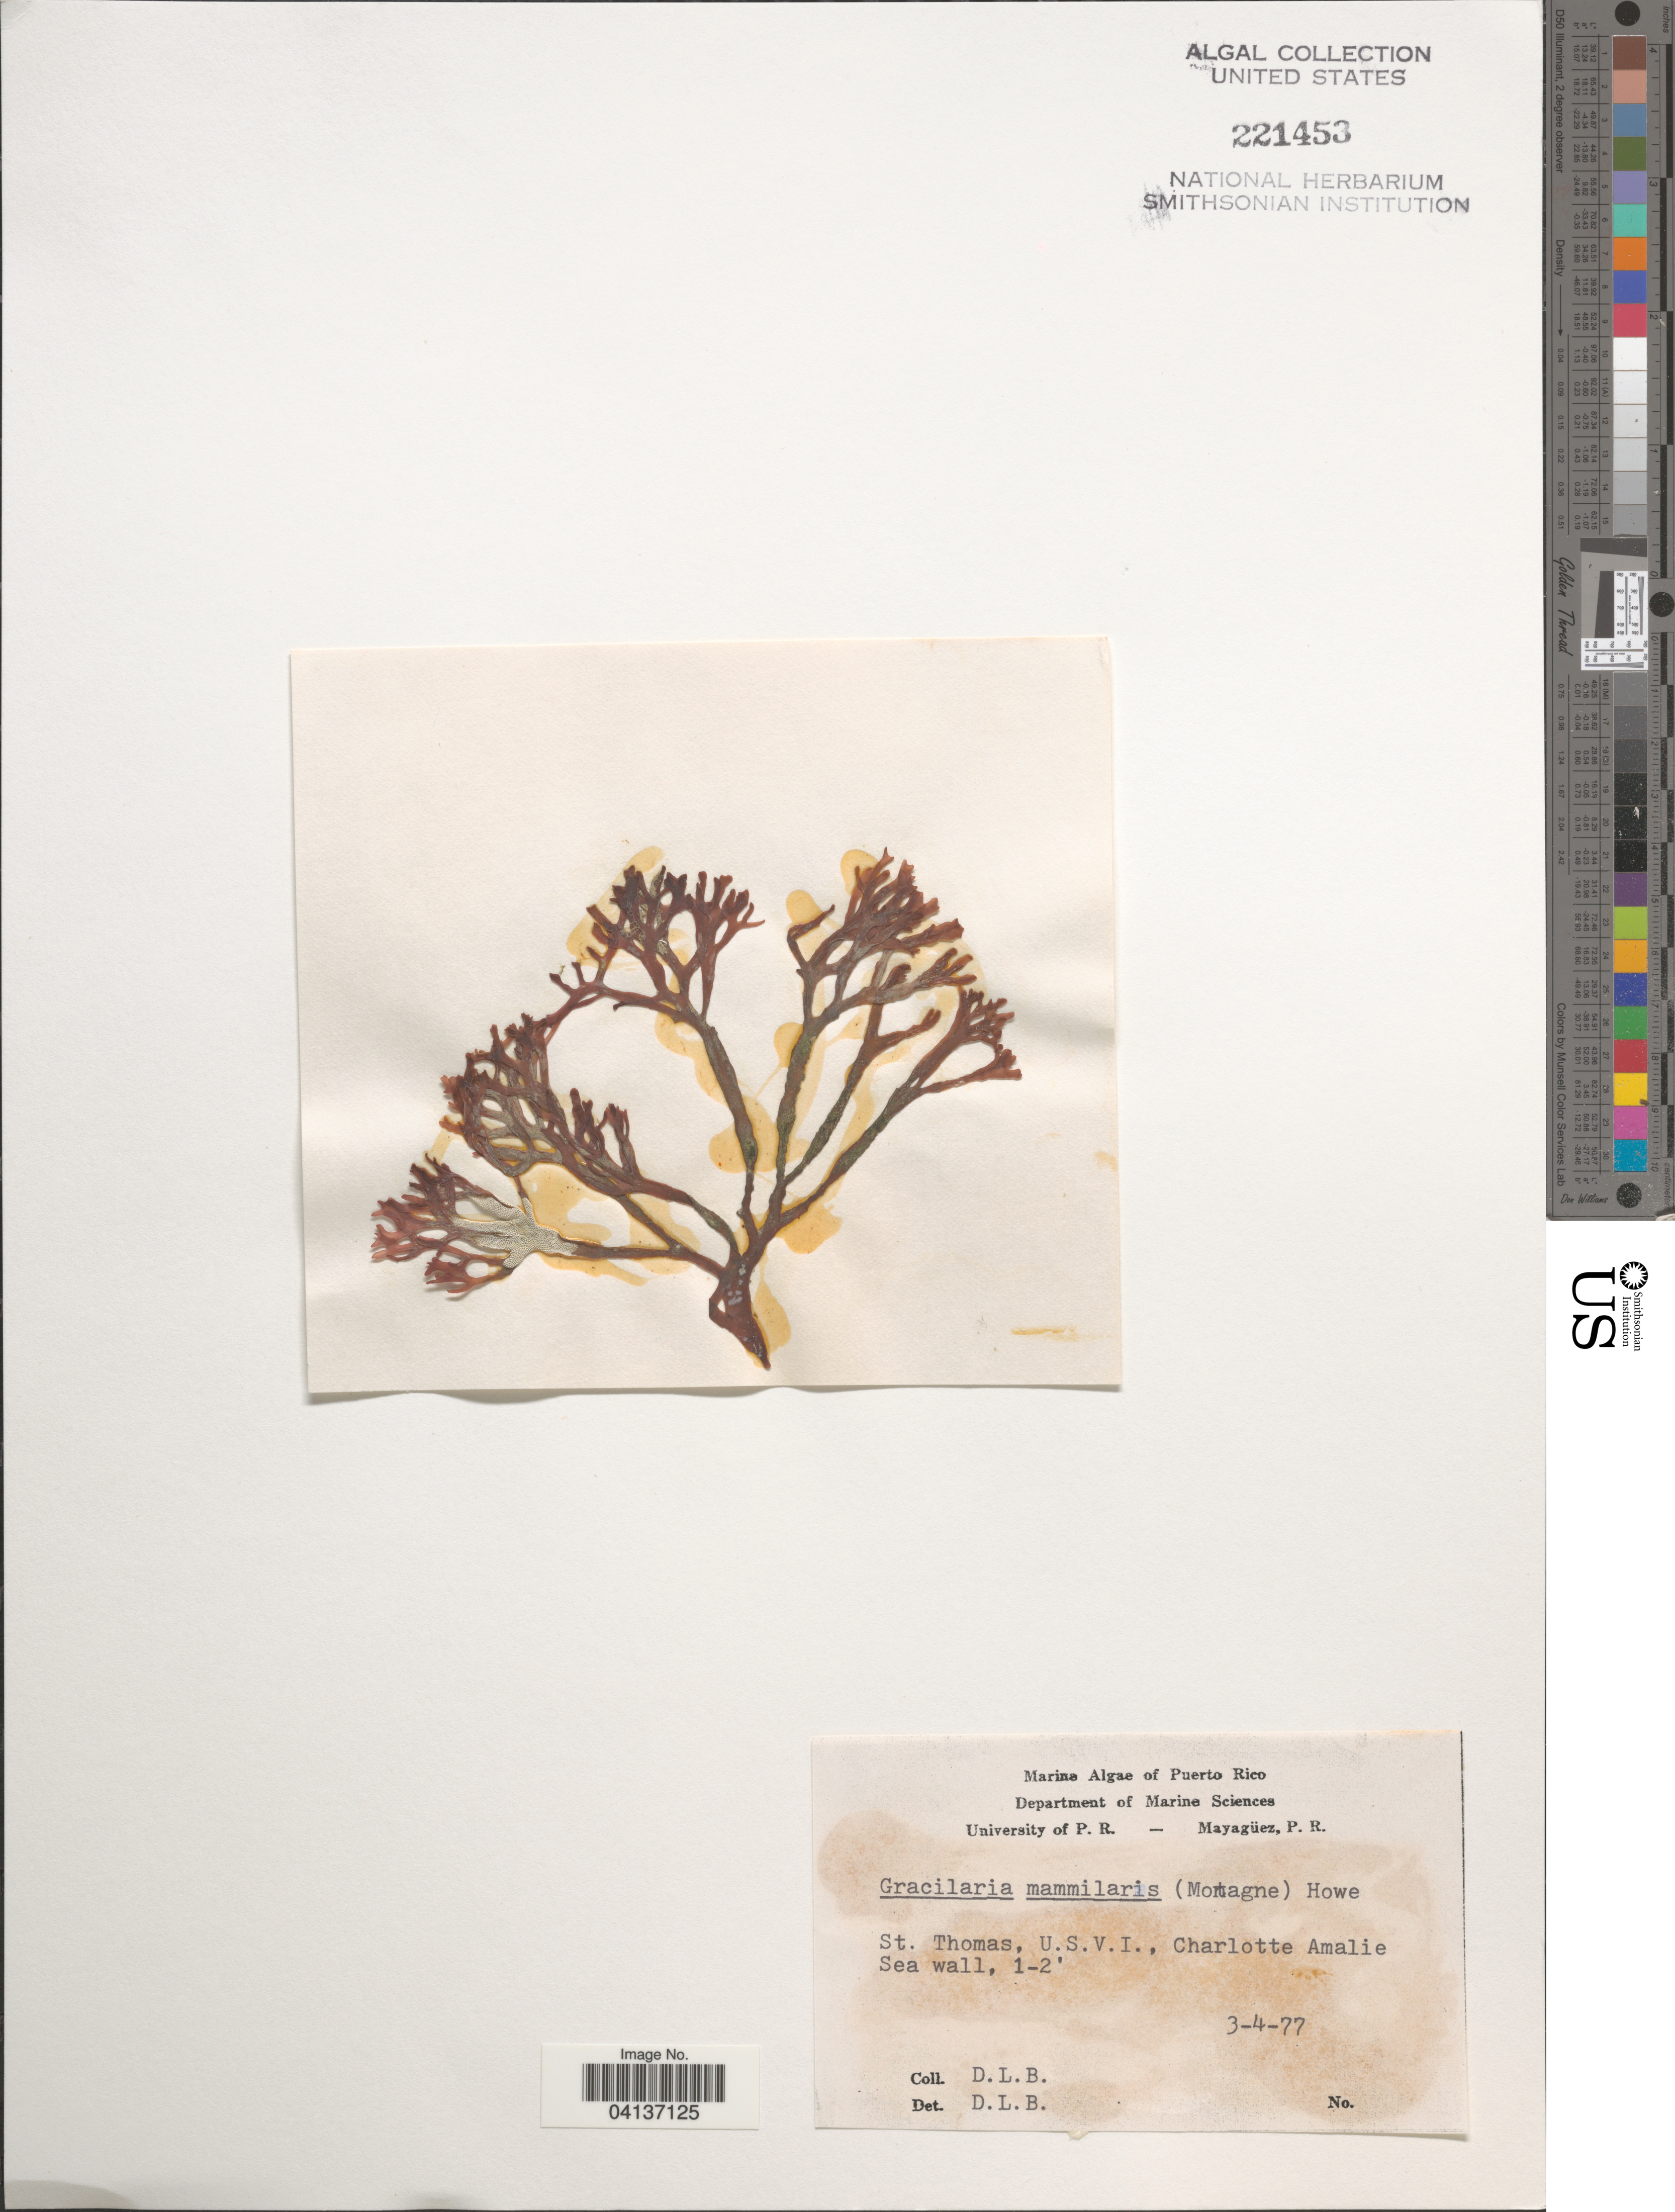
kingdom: Plantae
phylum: Rhodophyta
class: Florideophyceae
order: Gracilariales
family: Gracilariaceae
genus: Gracilaria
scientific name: Gracilaria mammillaris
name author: (Mont.) M. Howe in Britton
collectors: D. L. B.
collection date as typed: Transcribed d/m/y: 3/4/77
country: U.S. Virgin Islands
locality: St. Thomas, Charlotte Amalie.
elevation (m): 0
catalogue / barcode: US 221453